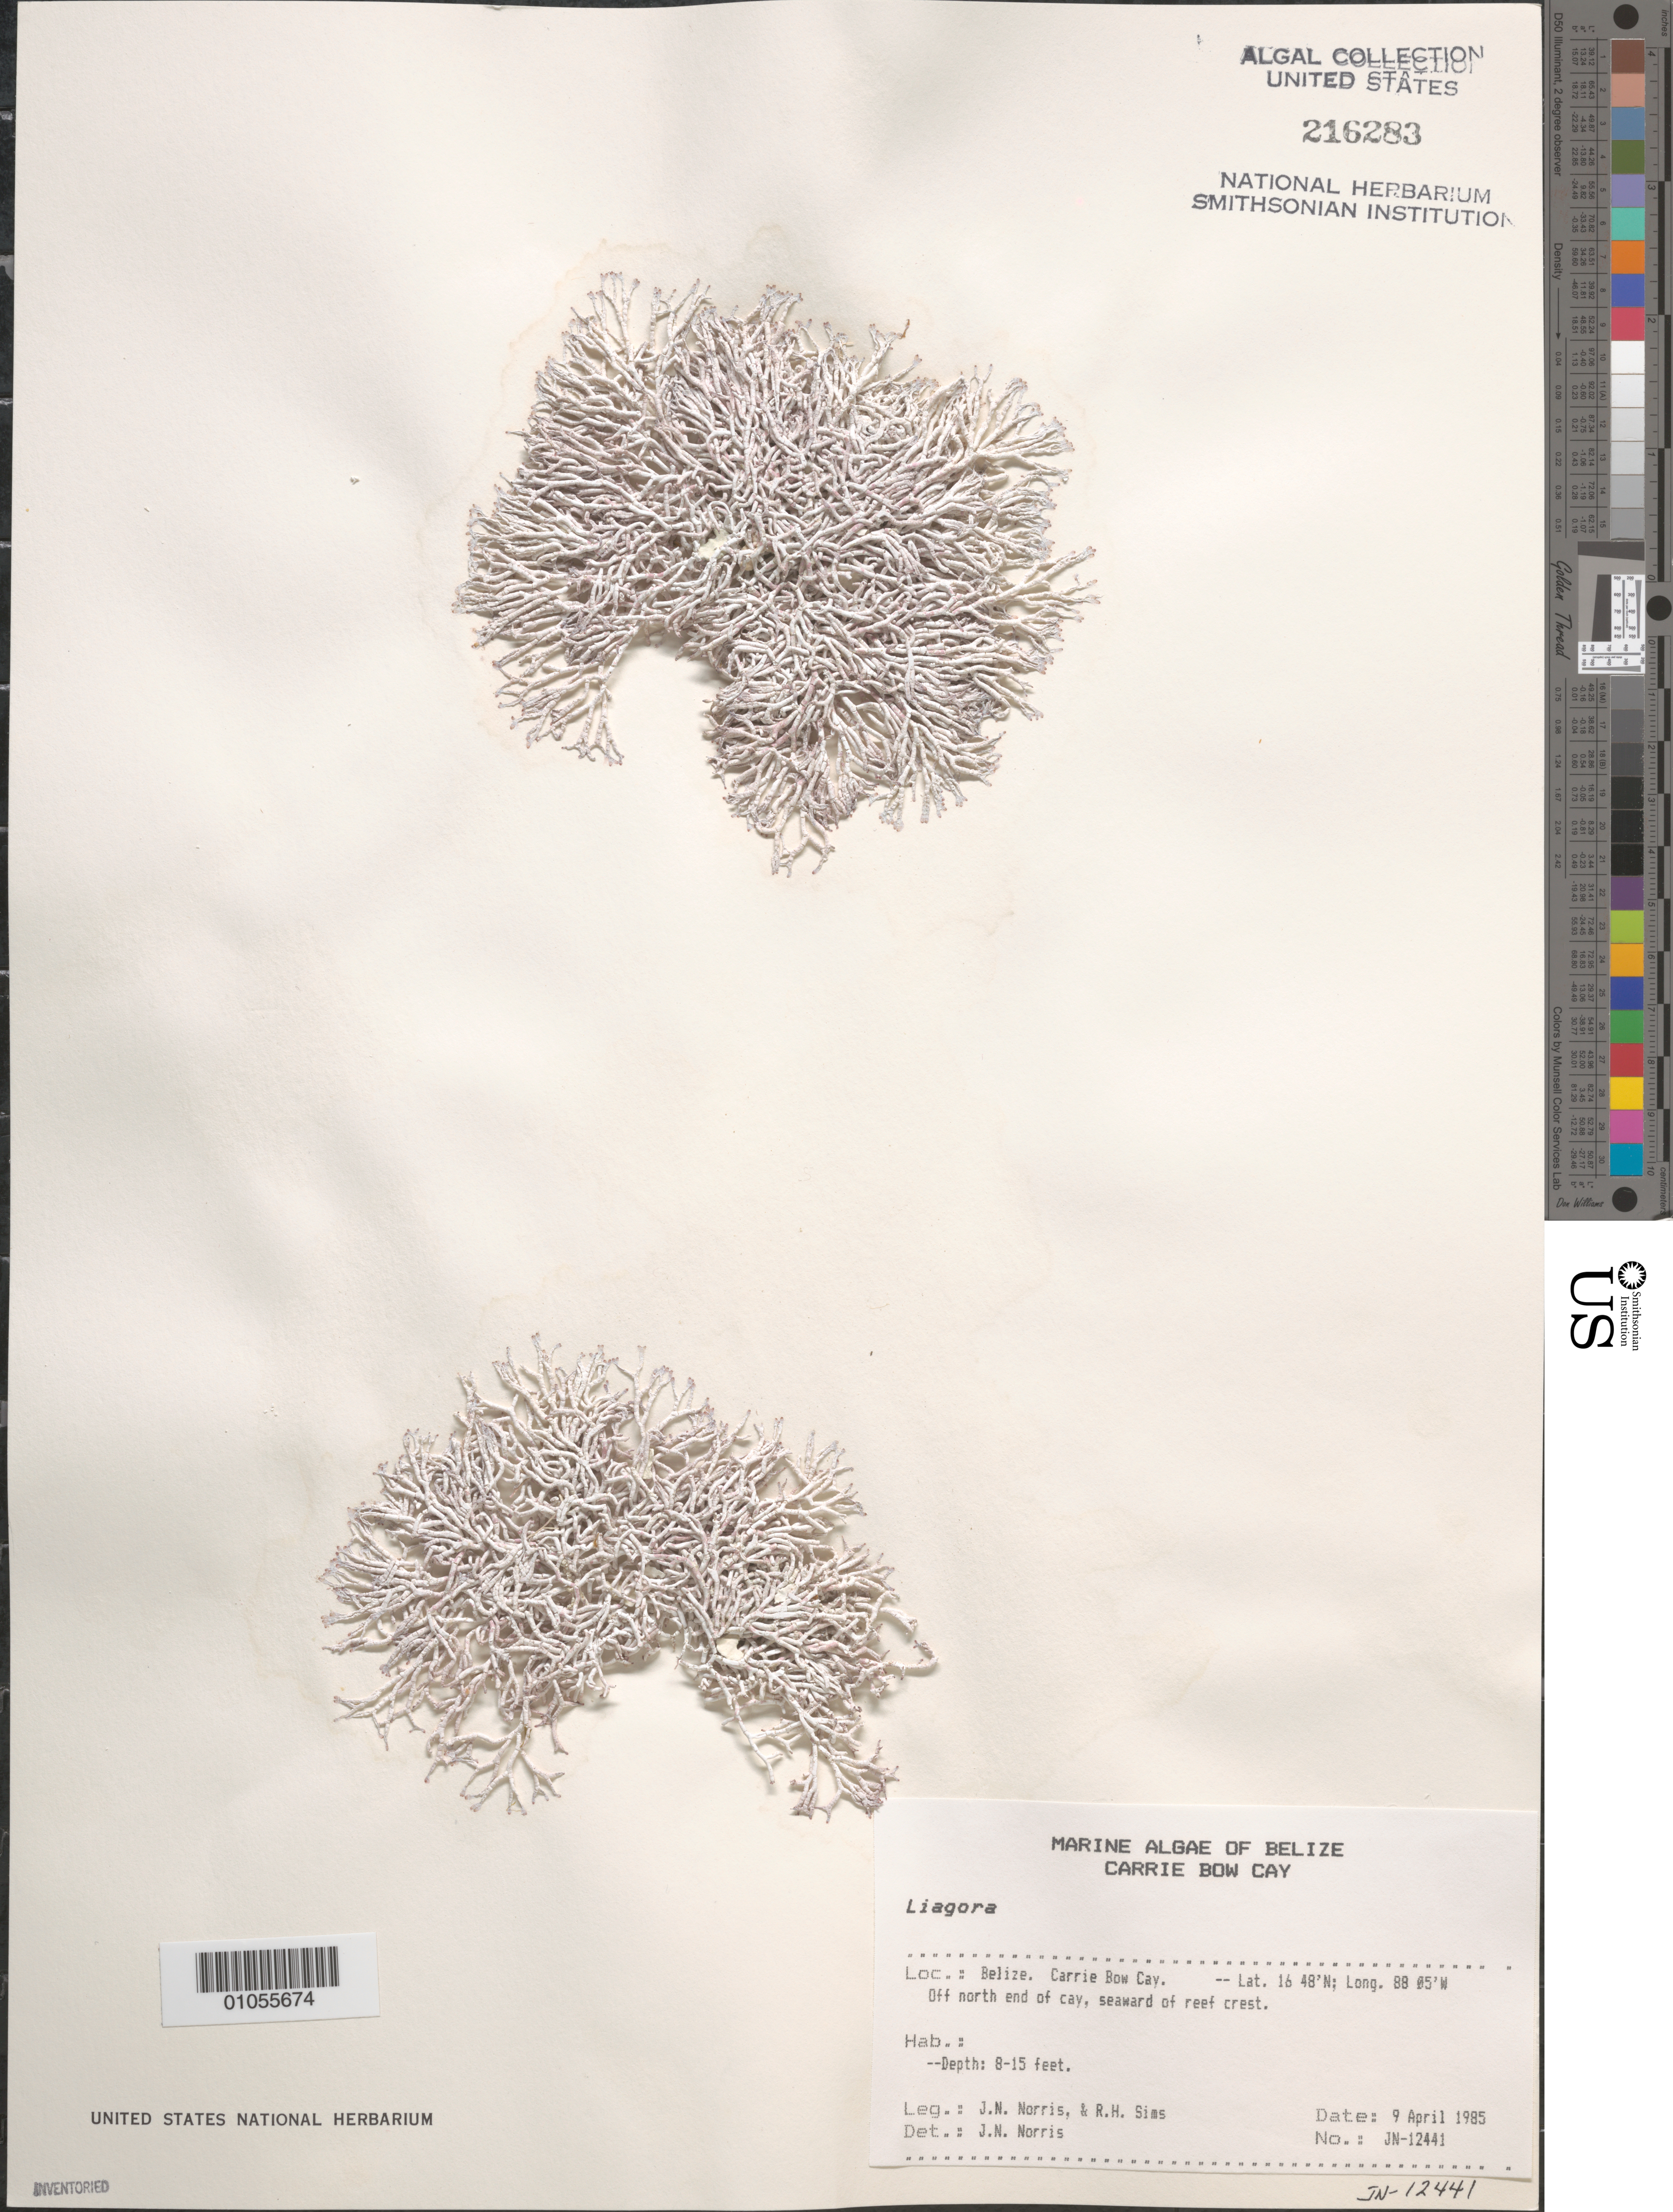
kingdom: Plantae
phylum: Rhodophyta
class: Florideophyceae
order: Nemaliales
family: Liagoraceae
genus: Liagora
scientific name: Liagora sp.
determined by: Norris, James N.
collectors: J. N. Norris & R. H. Sims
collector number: JN-12441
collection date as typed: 09 Apr 1985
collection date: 1985-04-09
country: Belize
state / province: Stann Creek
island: Carrie Bow Cay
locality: Off north end of cay, seaward of reef crest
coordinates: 16 48'N, 88 05'W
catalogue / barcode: US 216283